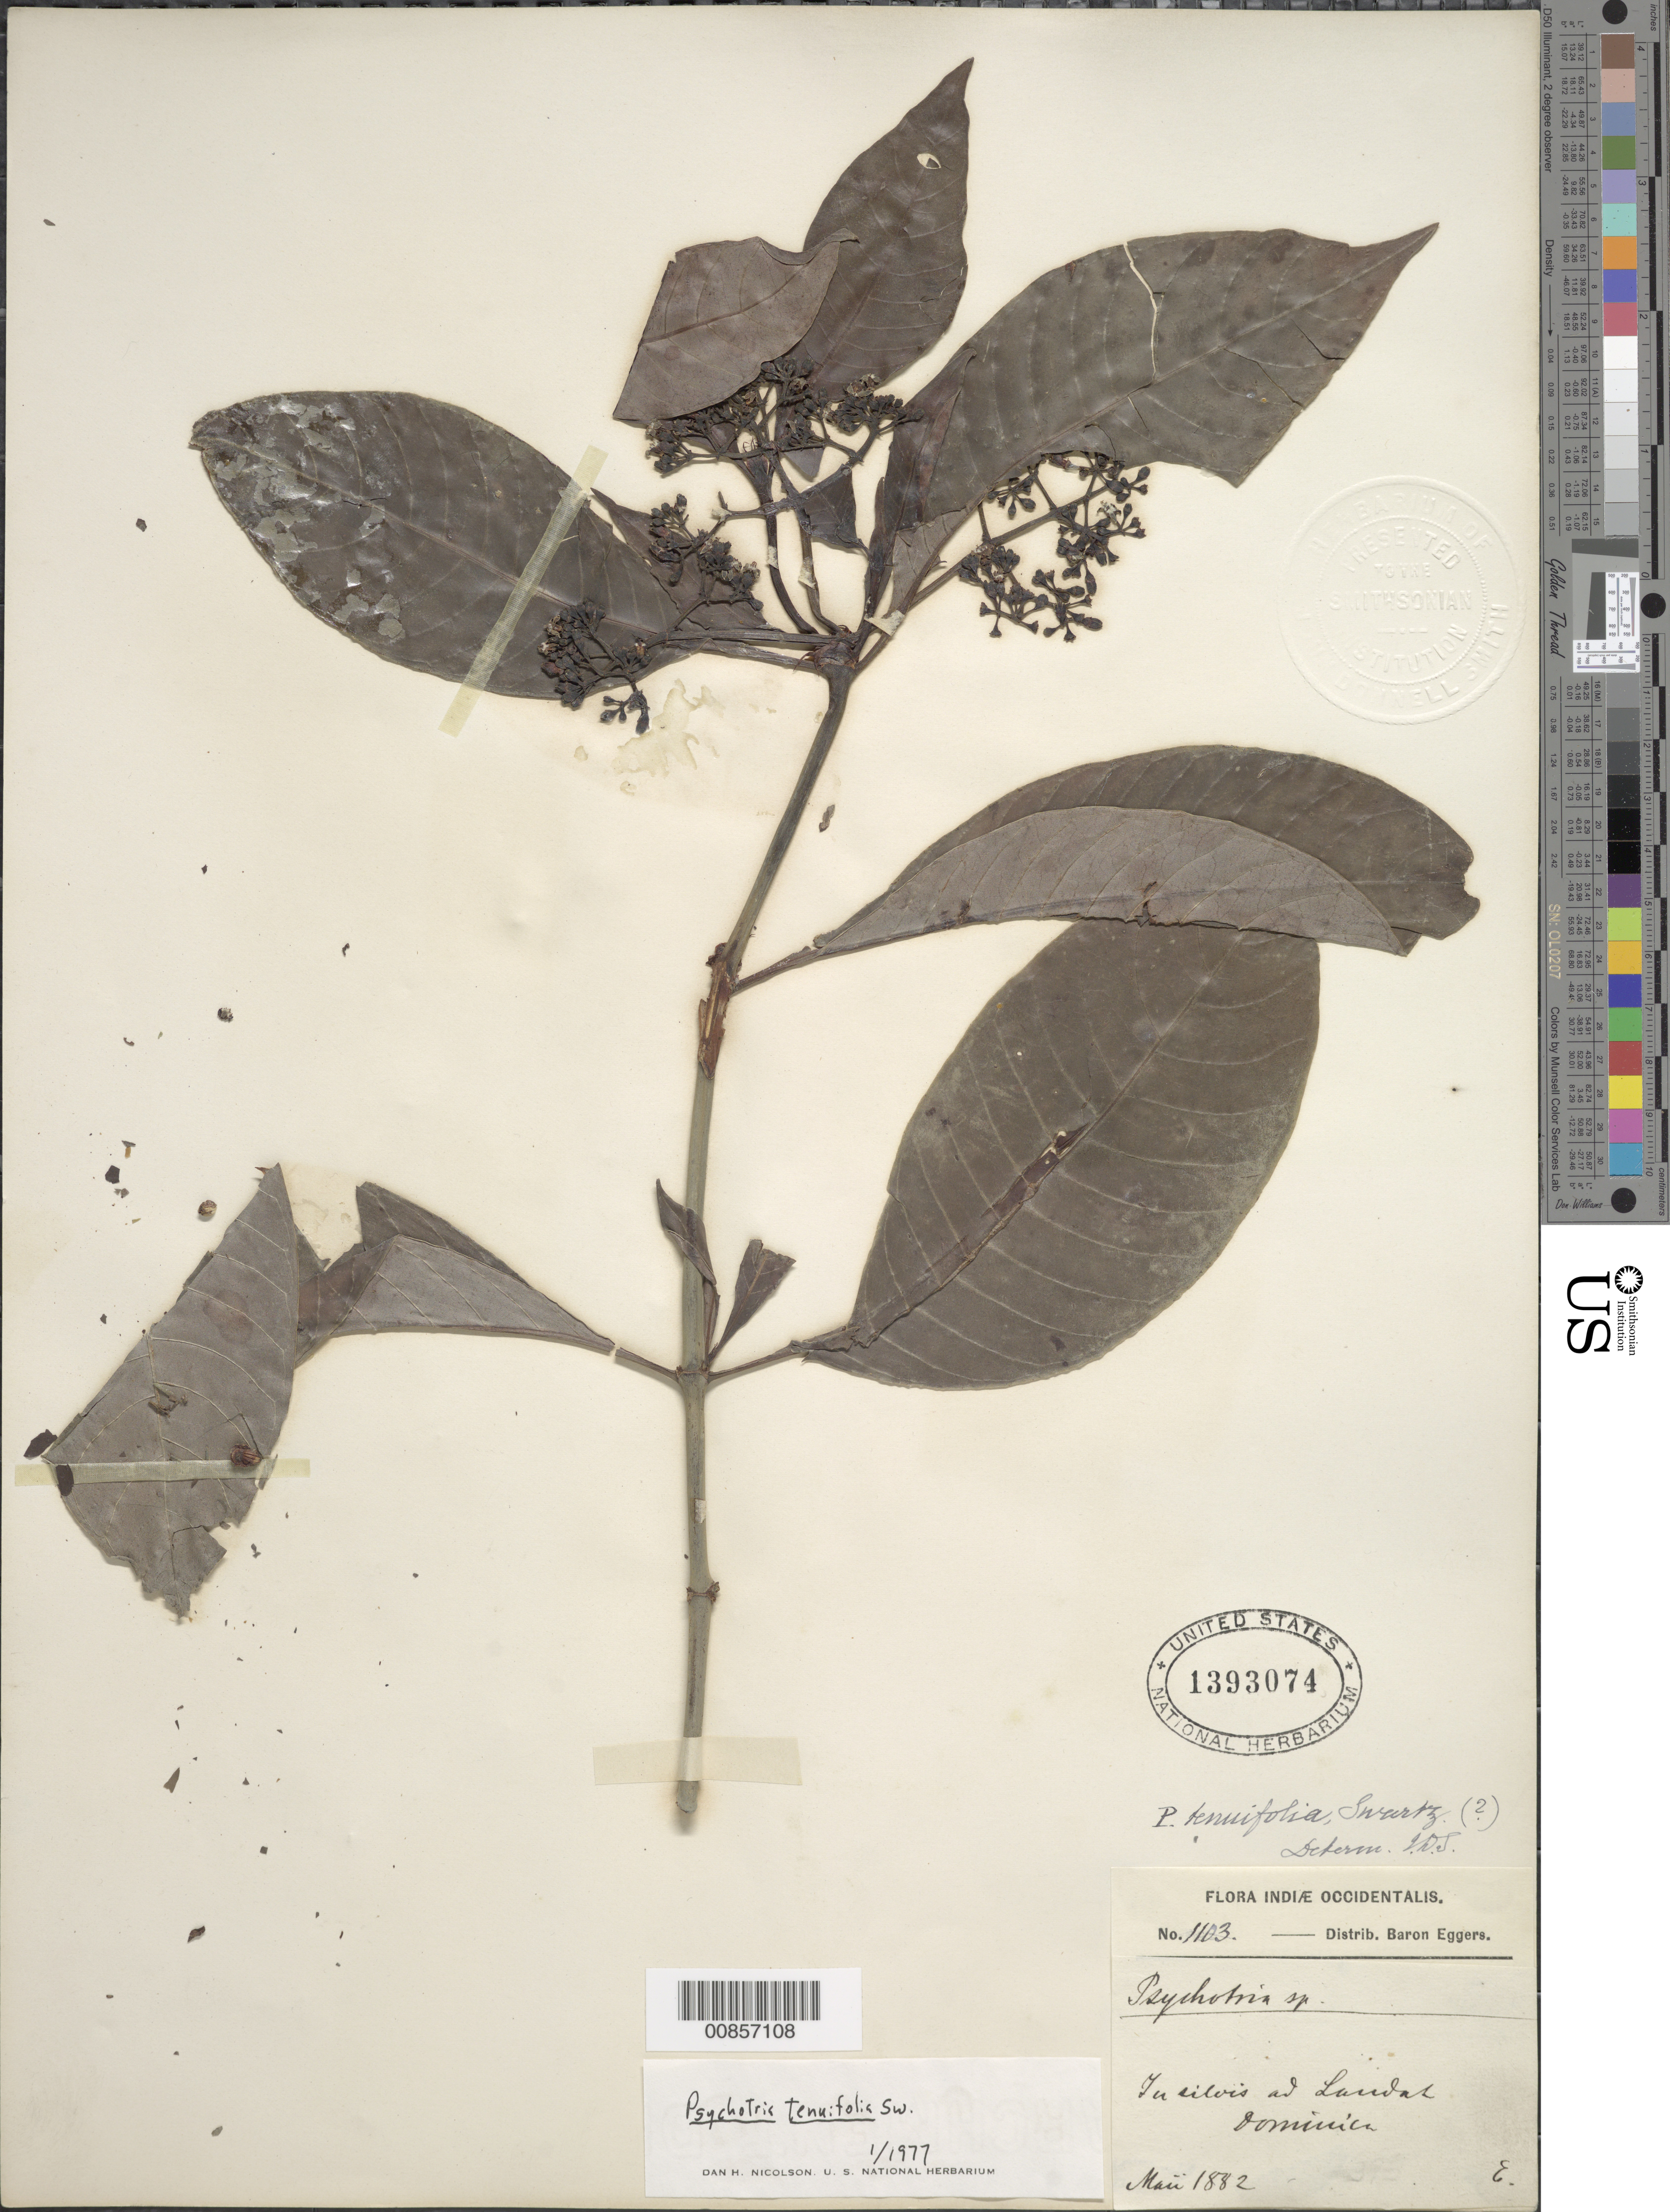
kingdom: Plantae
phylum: Tracheophyta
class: Magnoliopsida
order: Gentianales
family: Rubiaceae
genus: Psychotria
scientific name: Psychotria tenuifolia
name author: Sw.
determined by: Nicolson, Dan H.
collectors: H. F. A. von Eggers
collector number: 1103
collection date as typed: May 1882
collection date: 1882-05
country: Dominica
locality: Ad Landal (sp?)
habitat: In silvis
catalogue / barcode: US 1393074